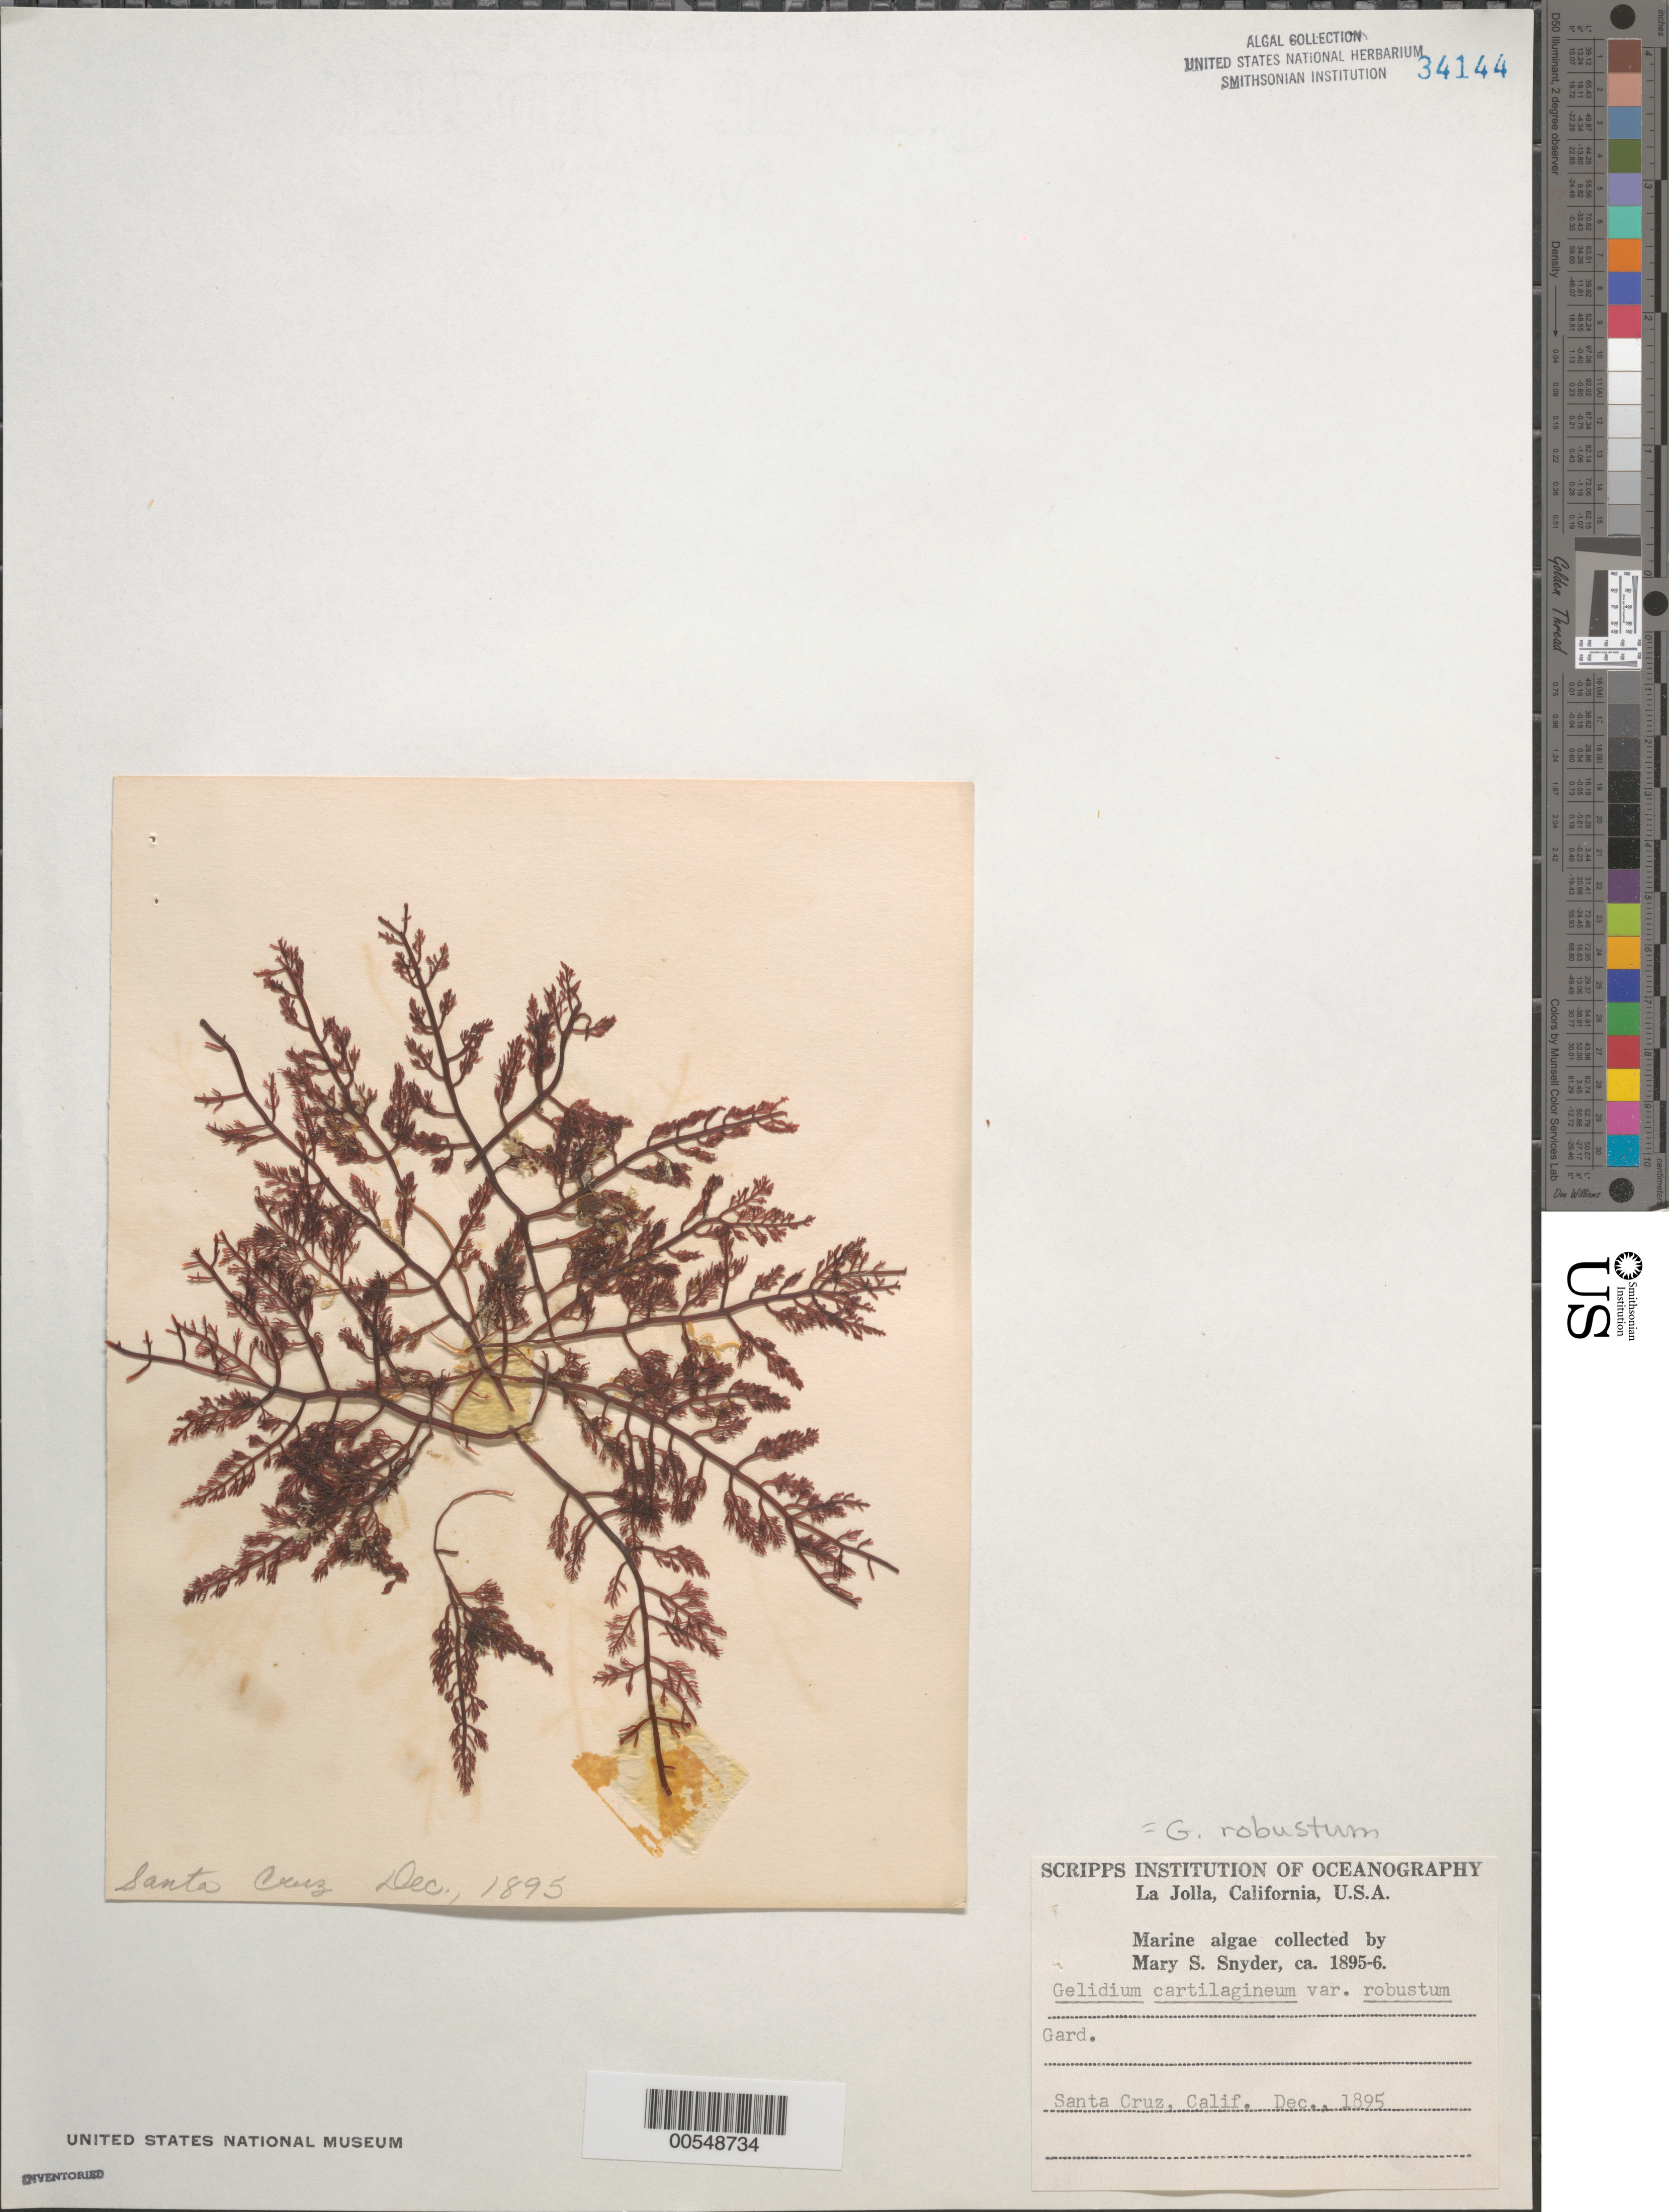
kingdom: Plantae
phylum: Rhodophyta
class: Florideophyceae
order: Gelidiales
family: Gelidiaceae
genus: Gelidium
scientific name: Gelidium robustum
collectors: M. Snyder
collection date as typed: Dec 1895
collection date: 1895-12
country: United States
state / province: California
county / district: Santa Cruz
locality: Santa Cruz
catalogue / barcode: US 34144